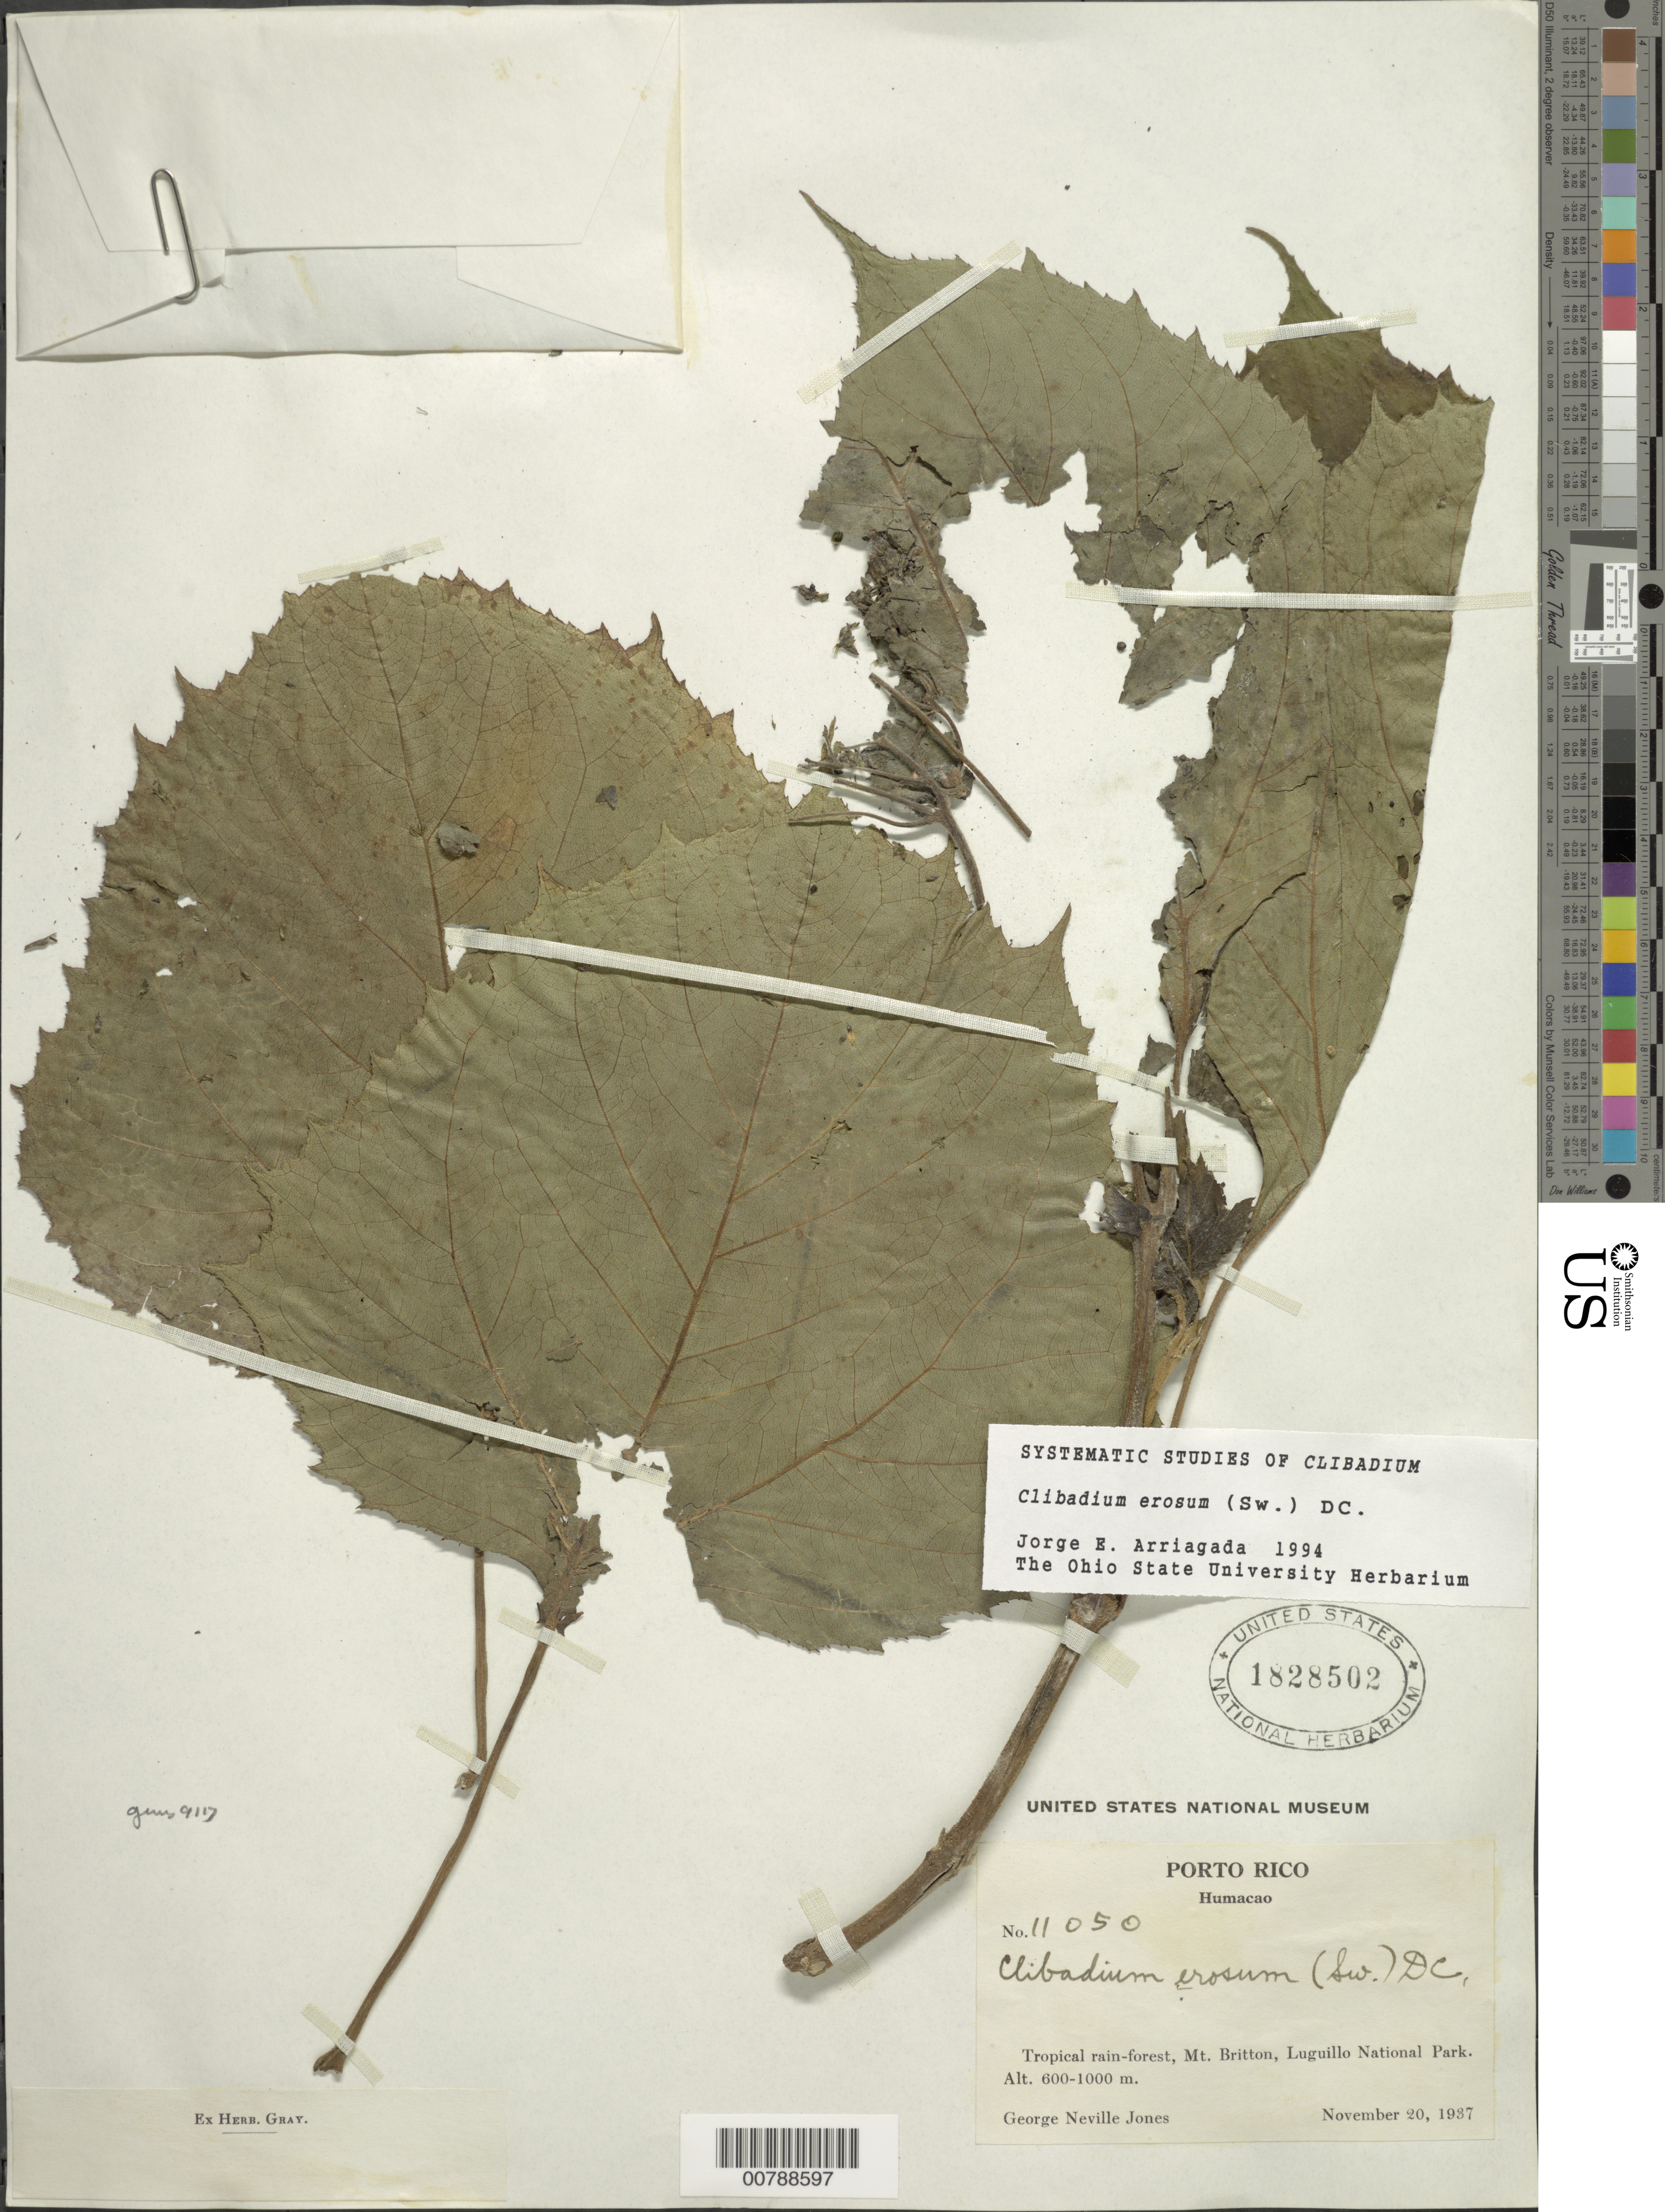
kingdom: Plantae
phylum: Tracheophyta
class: Magnoliopsida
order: Asterales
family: Asteraceae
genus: Clibadium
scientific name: Clibadium erosum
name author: (Sw.) DC.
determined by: Arriagada, J. E.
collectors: G. N. Jones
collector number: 11050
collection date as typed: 20 Nov 1937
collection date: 1937-11-20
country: Puerto Rico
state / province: Luquillo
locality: Mt. Britton, Luquillo National Park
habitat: Tropical rainforest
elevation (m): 600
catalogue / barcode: US 1828502